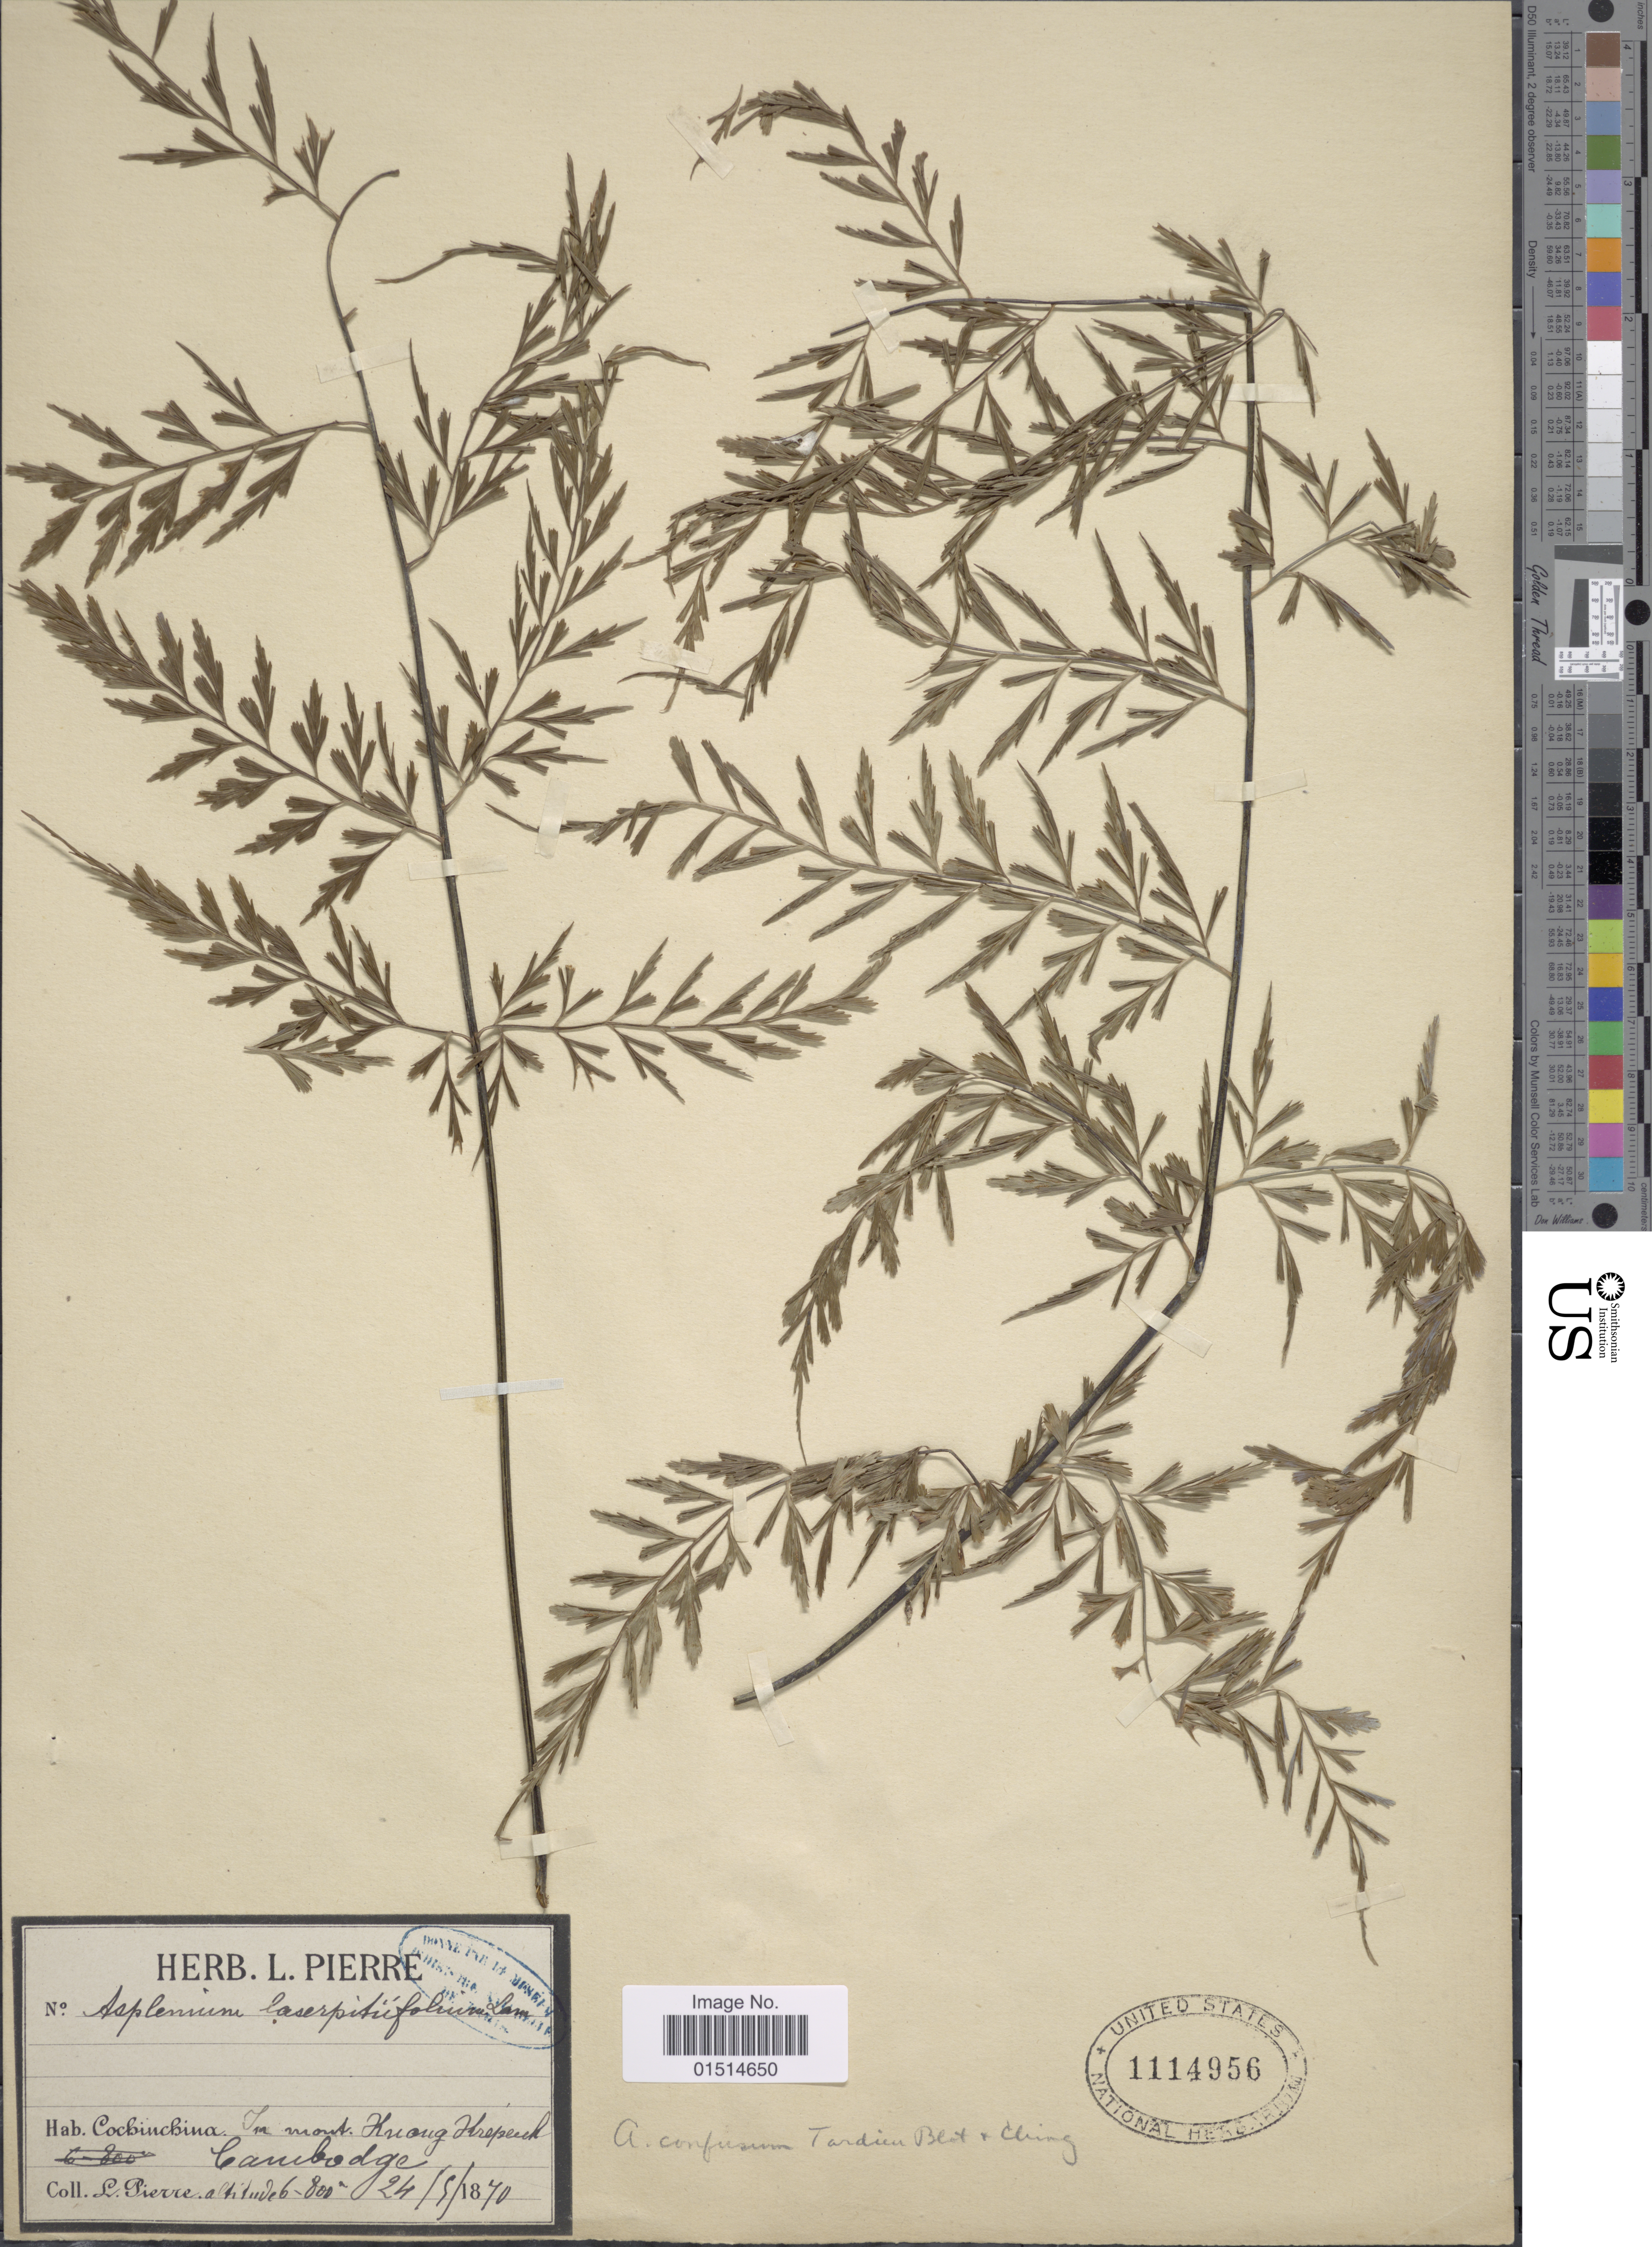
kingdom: Plantae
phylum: Tracheophyta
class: Polypodiopsida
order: Polypodiales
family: Aspleniaceae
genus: Asplenium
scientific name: Asplenium confusum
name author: Tardieu & Ching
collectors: L. Pierre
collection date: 1870-05-24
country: Cambodia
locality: Cochinchina, in mont. Huang Hrepech, Cambodge [interpreted]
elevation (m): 183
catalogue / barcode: US 1114956